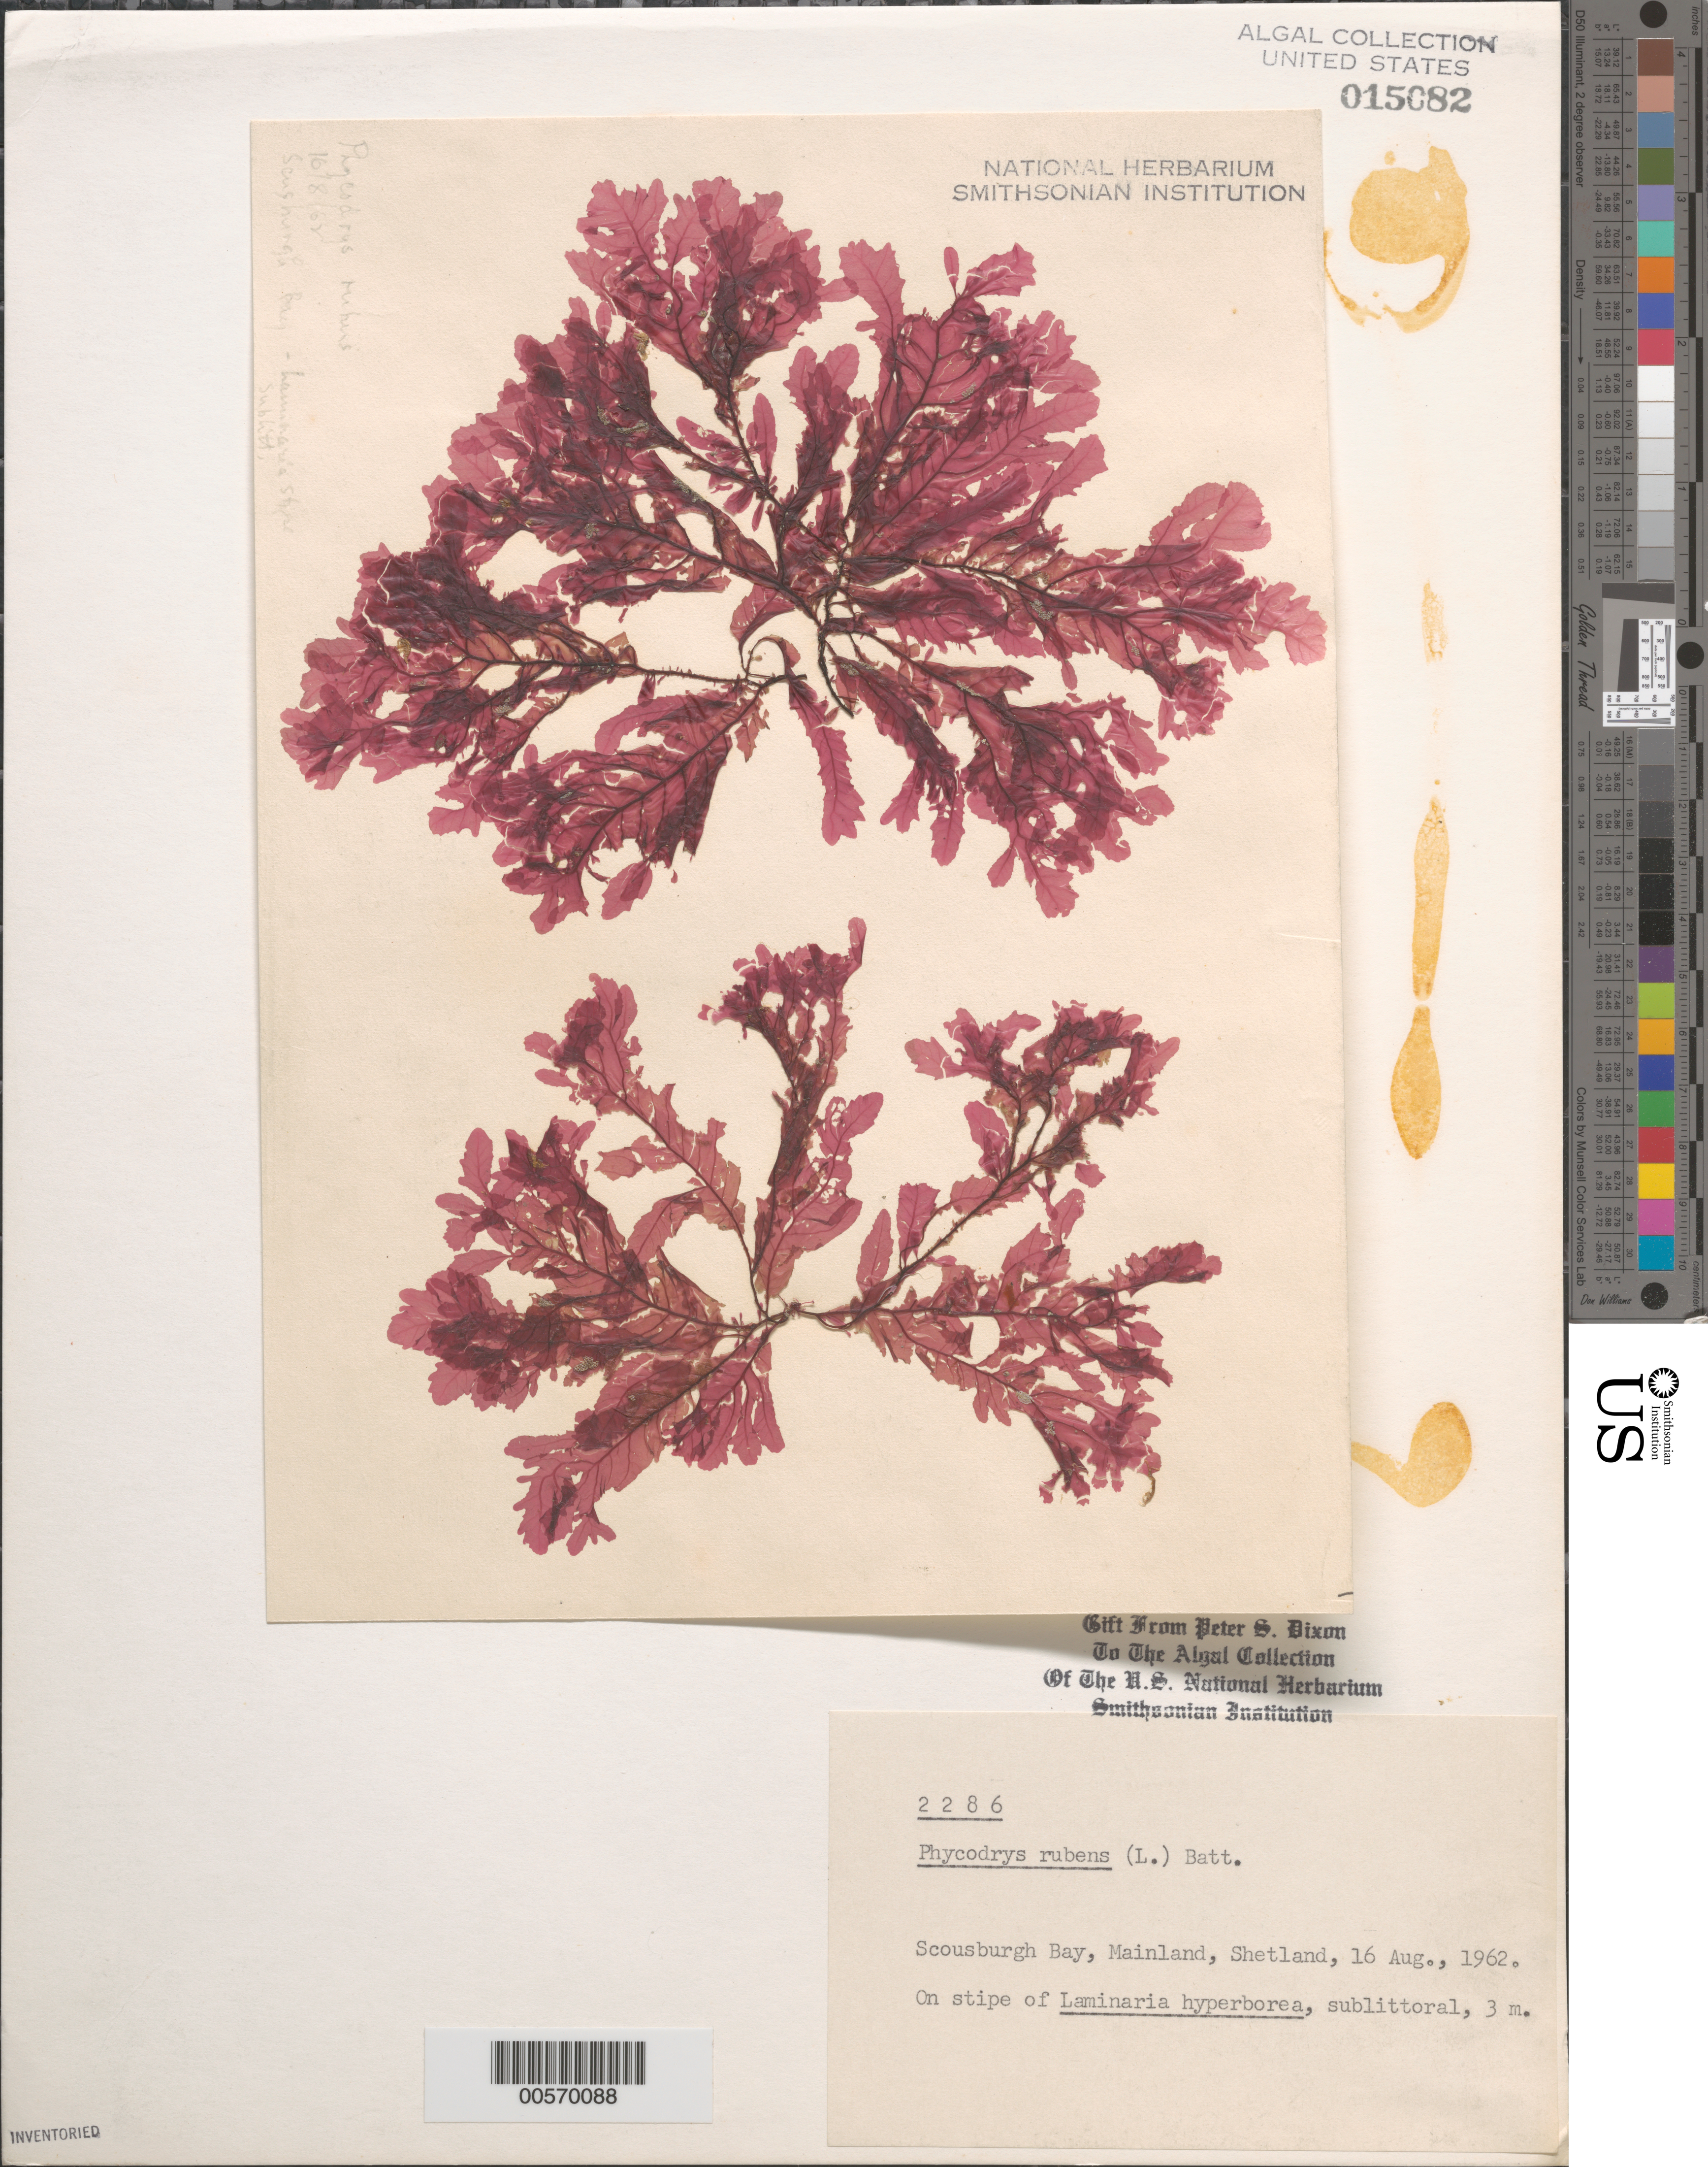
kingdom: Plantae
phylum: Rhodophyta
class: Florideophyceae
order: Ceramiales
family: Delesseriaceae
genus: Phycodrys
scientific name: Phycodrys rubens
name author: (L.) Batters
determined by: Dixon, P. S.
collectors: P. S. Dixon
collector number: PSD 2286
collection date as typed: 16 Aug 1962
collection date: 1962-08-16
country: United Kingdom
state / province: Scotland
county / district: Shetland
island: Mainland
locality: Scousburgh Bay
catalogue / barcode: US 15082